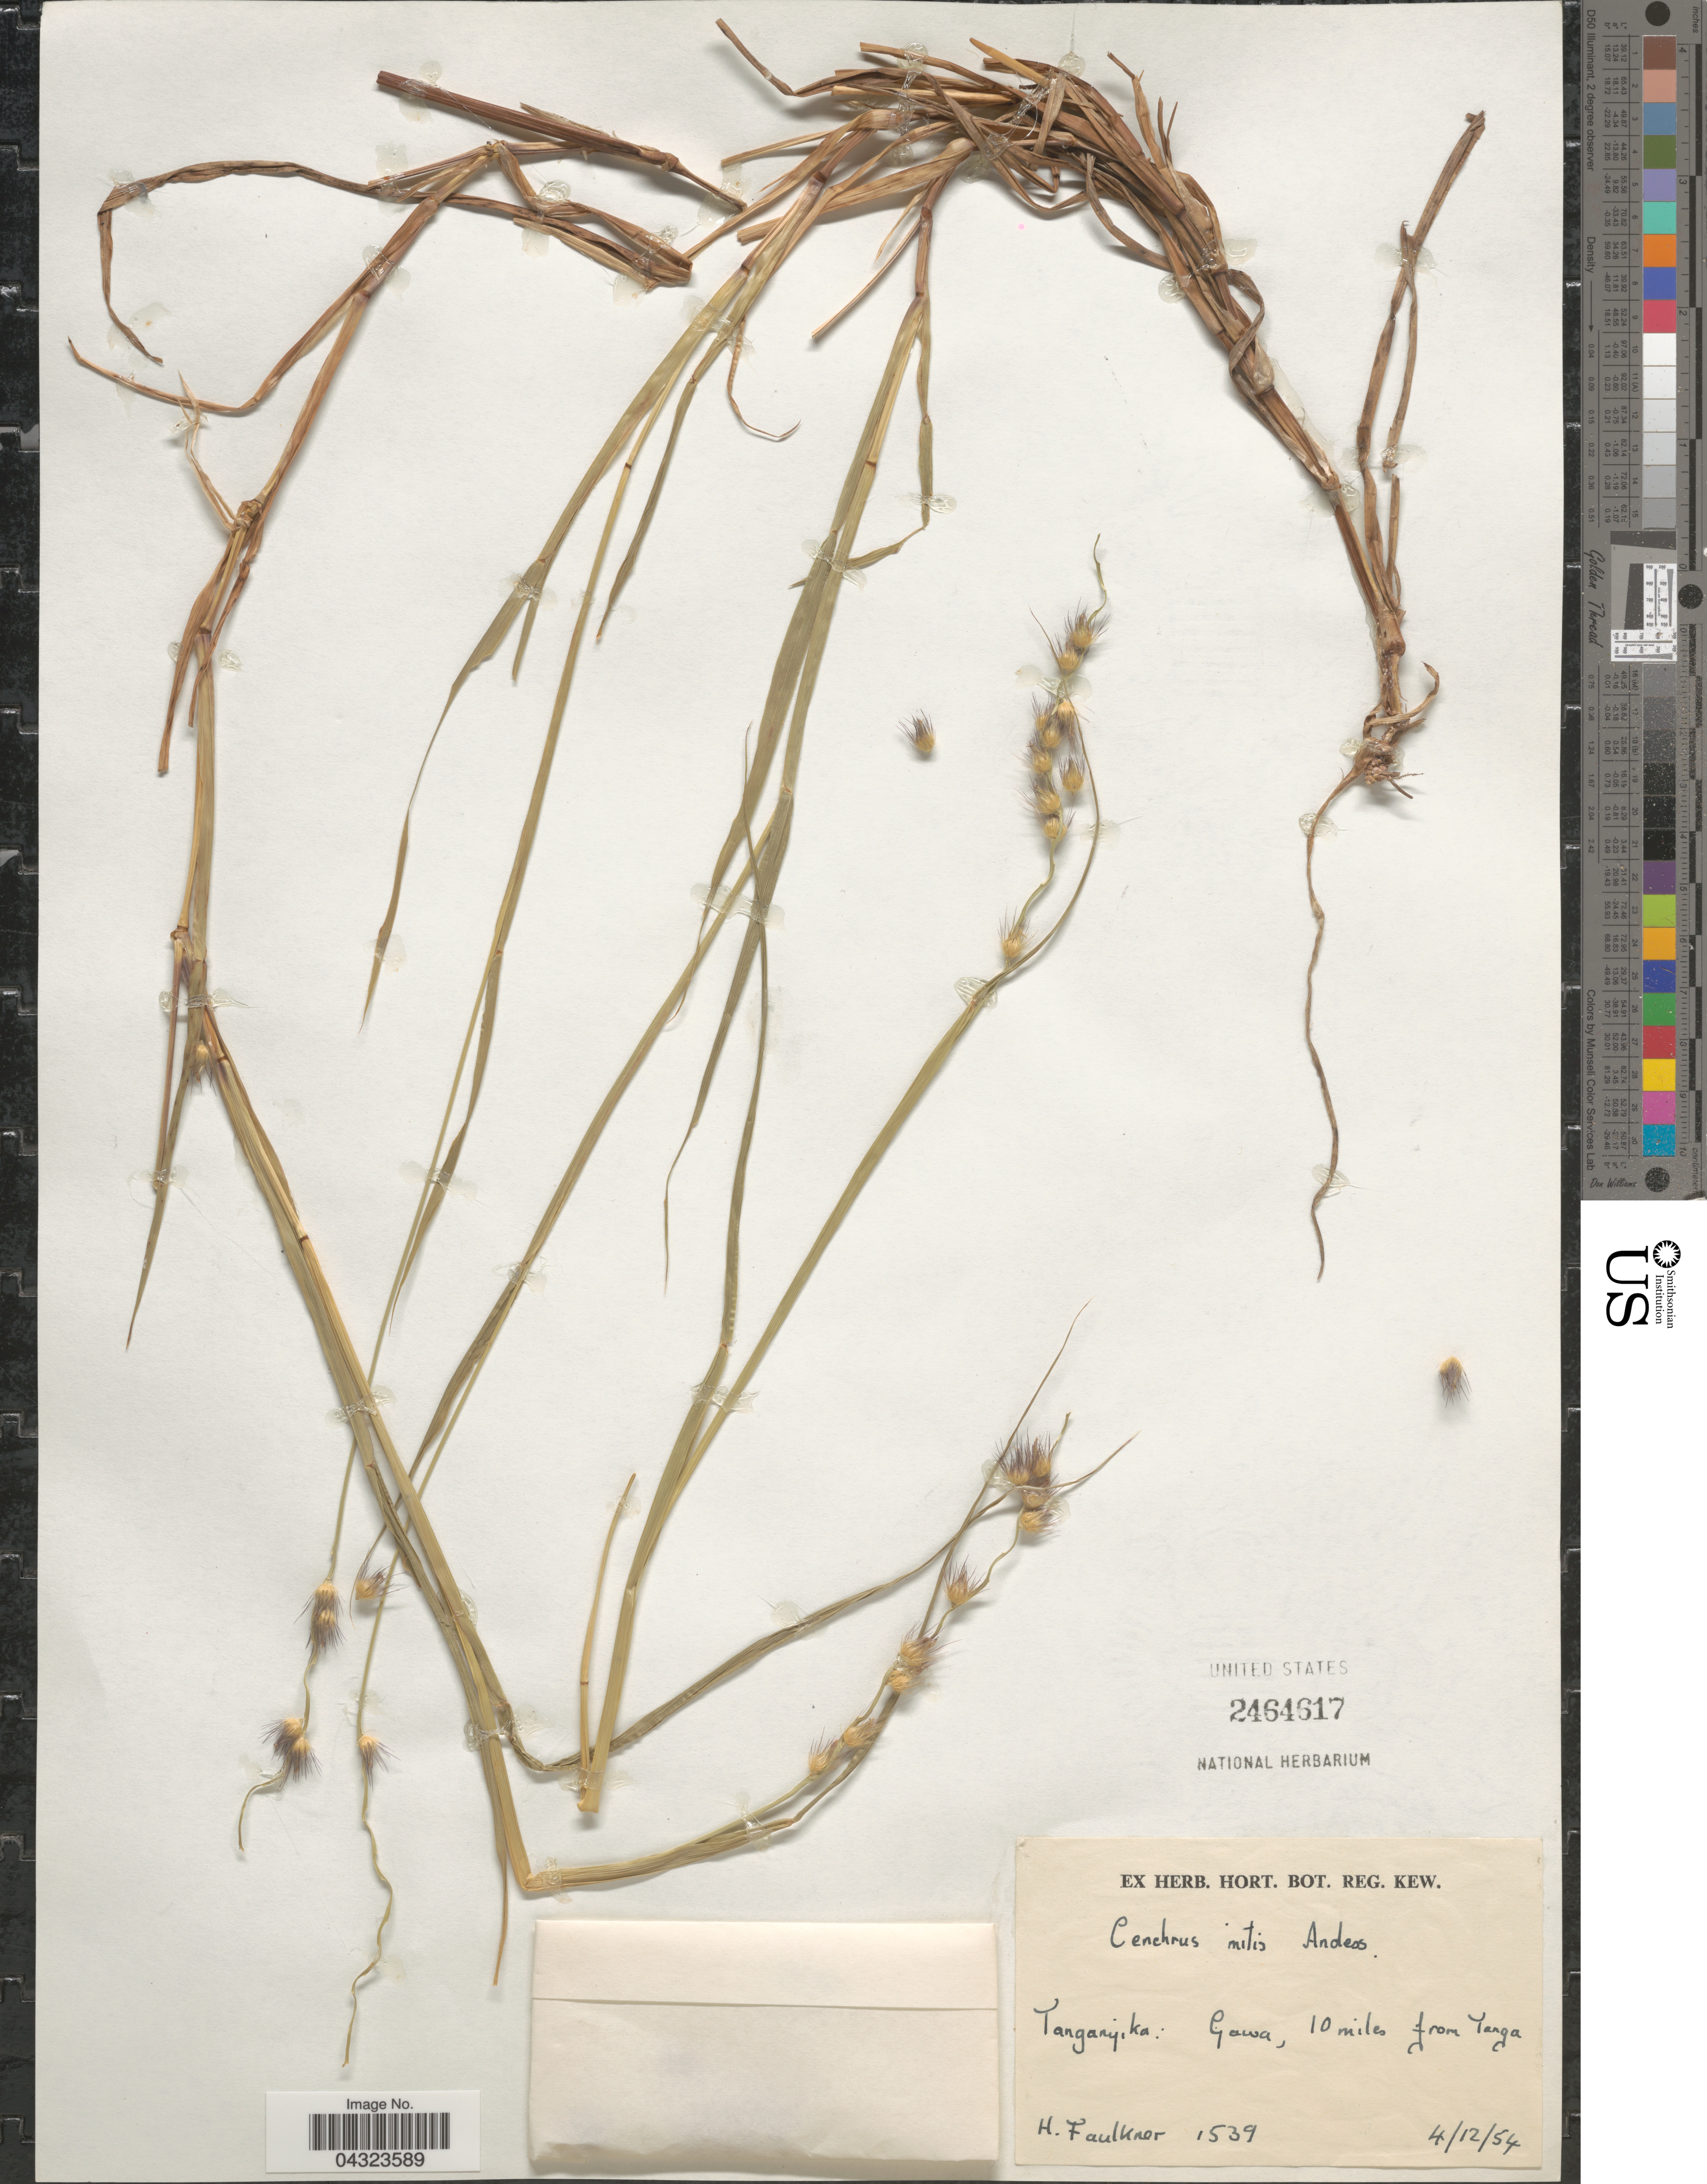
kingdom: Plantae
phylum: Tracheophyta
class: Liliopsida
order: Poales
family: Poaceae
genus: Cenchrus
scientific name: Cenchrus mitis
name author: Andersson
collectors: H. Faulkner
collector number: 1539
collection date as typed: Transcribed d/m/y: 4/12/54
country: Tanzania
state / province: Tanga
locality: Tanganyika: Gawa, 10 miles from Tanga.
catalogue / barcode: US 2464617